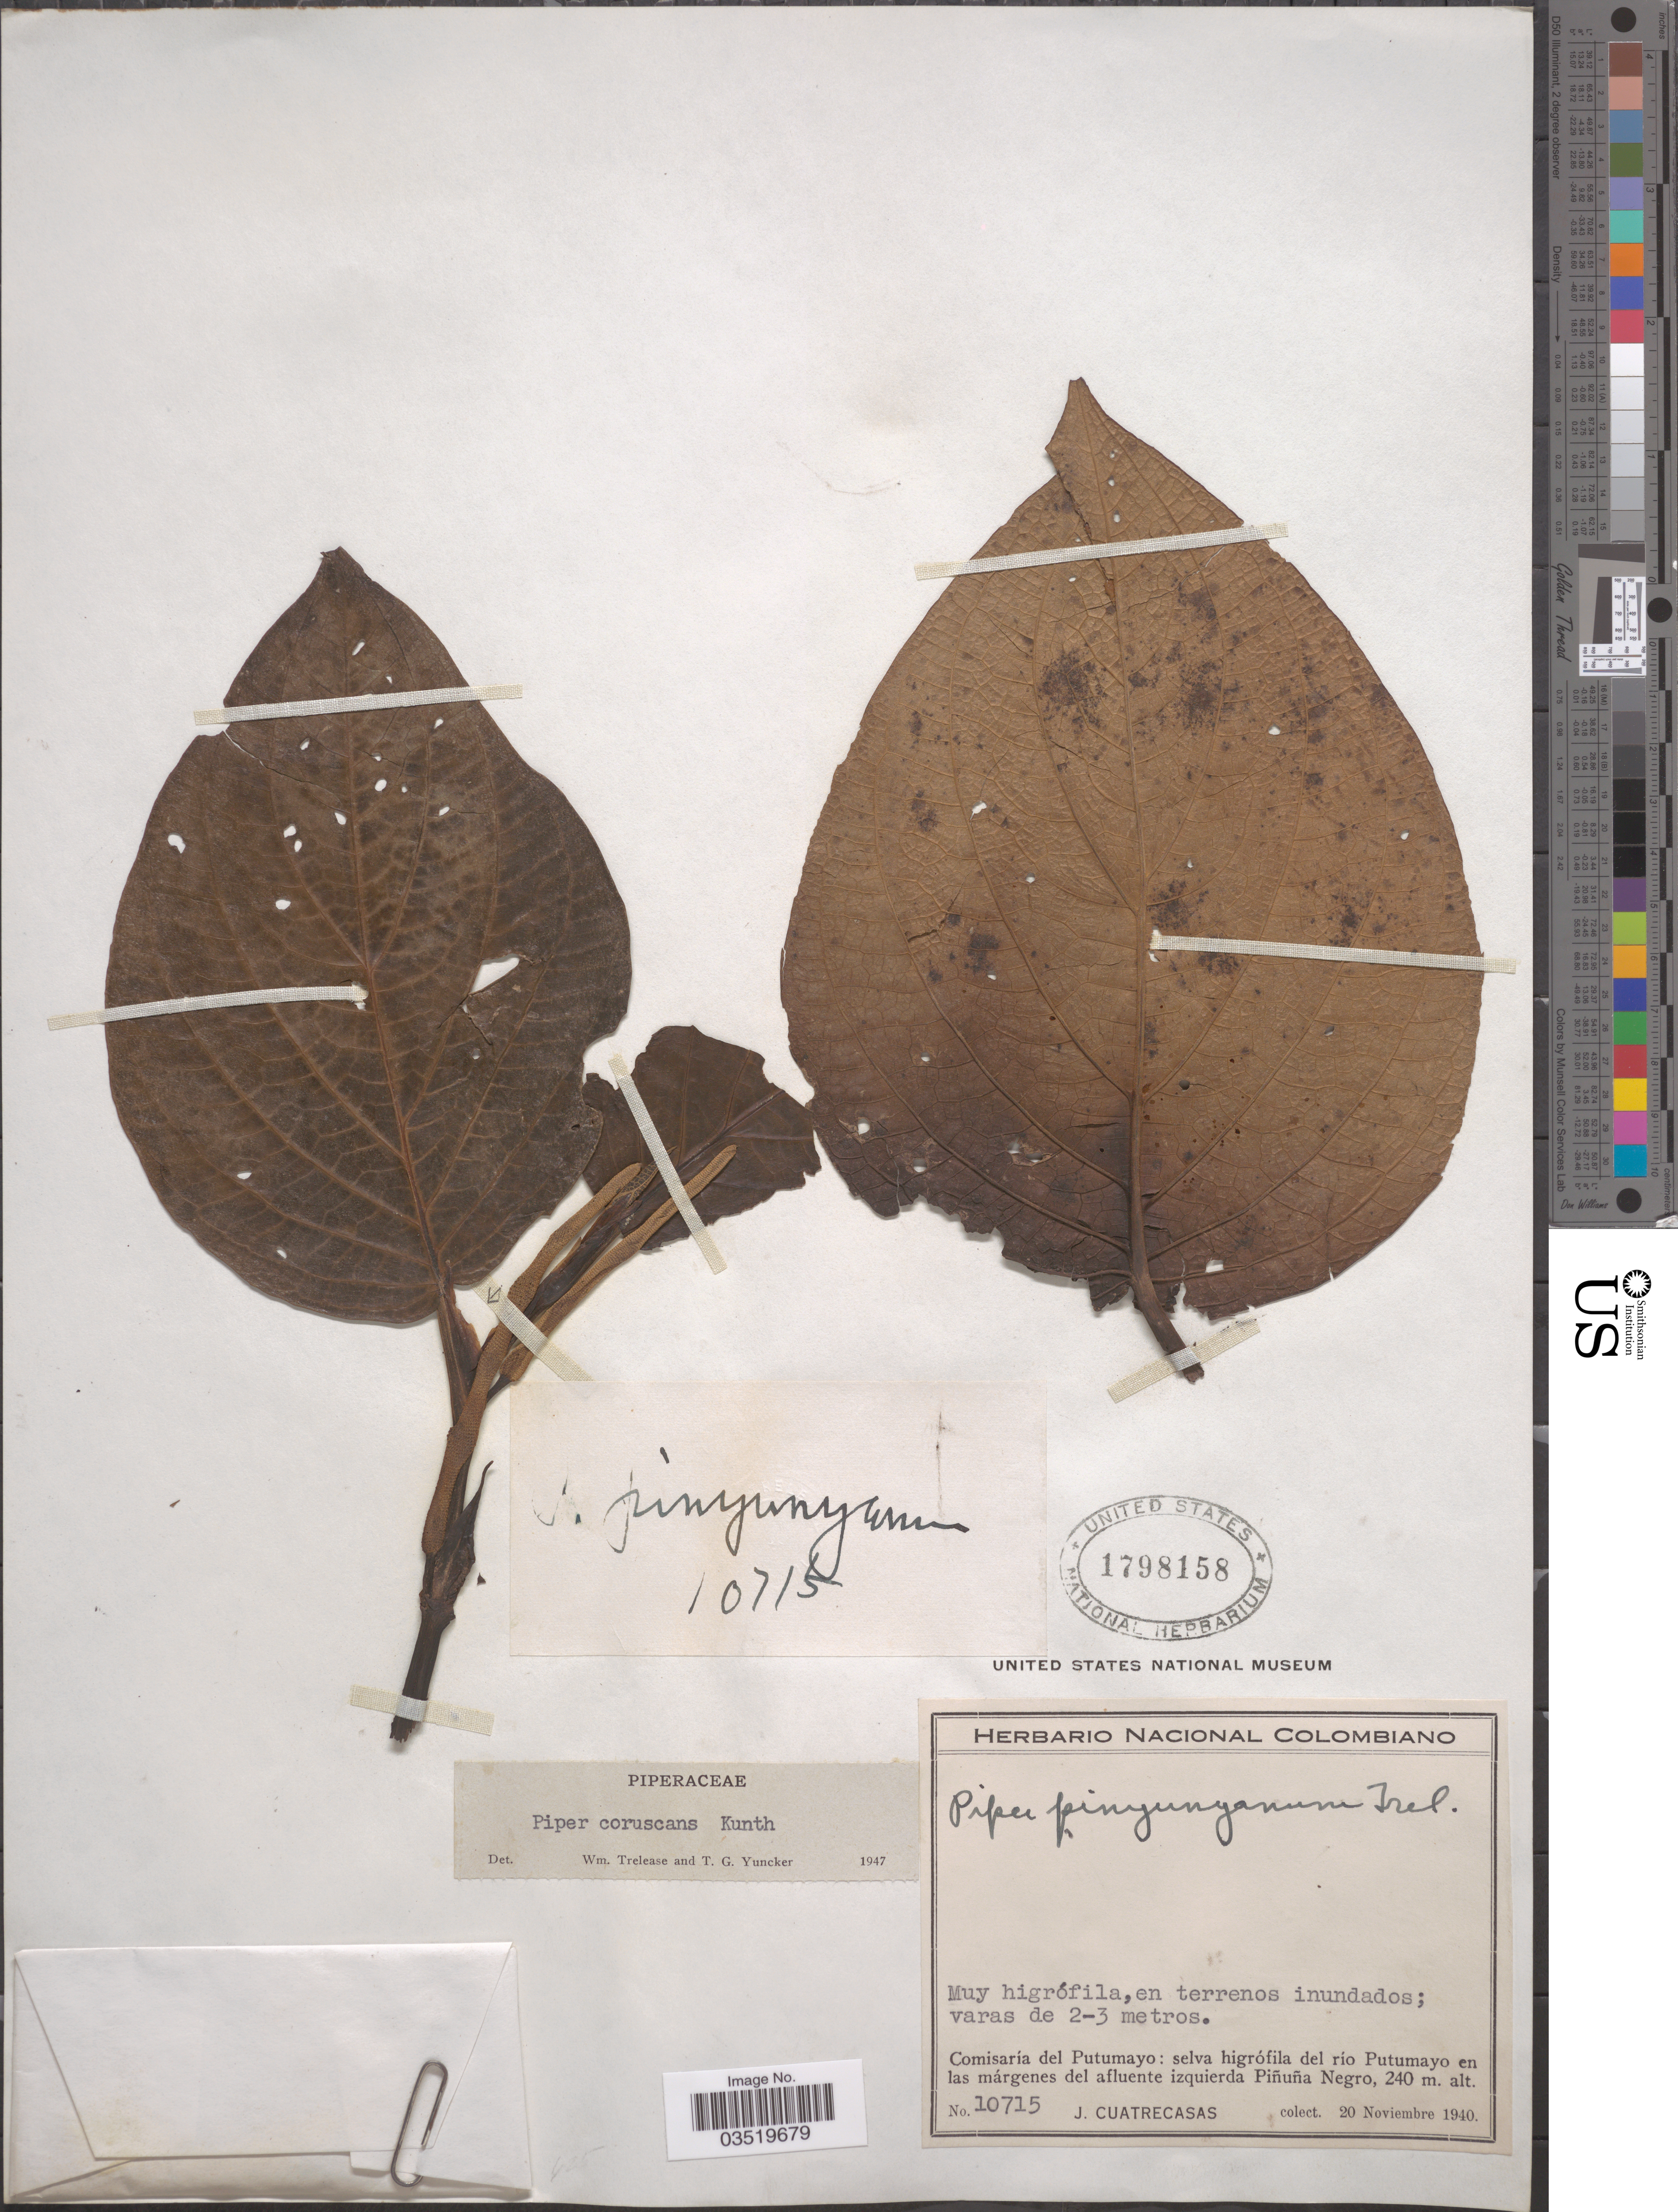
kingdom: Plantae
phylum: Tracheophyta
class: Magnoliopsida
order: Piperales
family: Piperaceae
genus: Piper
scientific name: Piper coruscans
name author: Kunth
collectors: J. Cuatrecasas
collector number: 10715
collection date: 1940-11-20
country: Colombia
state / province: Putumayo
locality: Comisaría del Putumayo: selva higrófila del río Putumayo en las márgenes del afluente izquierda Piñuña Negro.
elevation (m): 240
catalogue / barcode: US 1798158